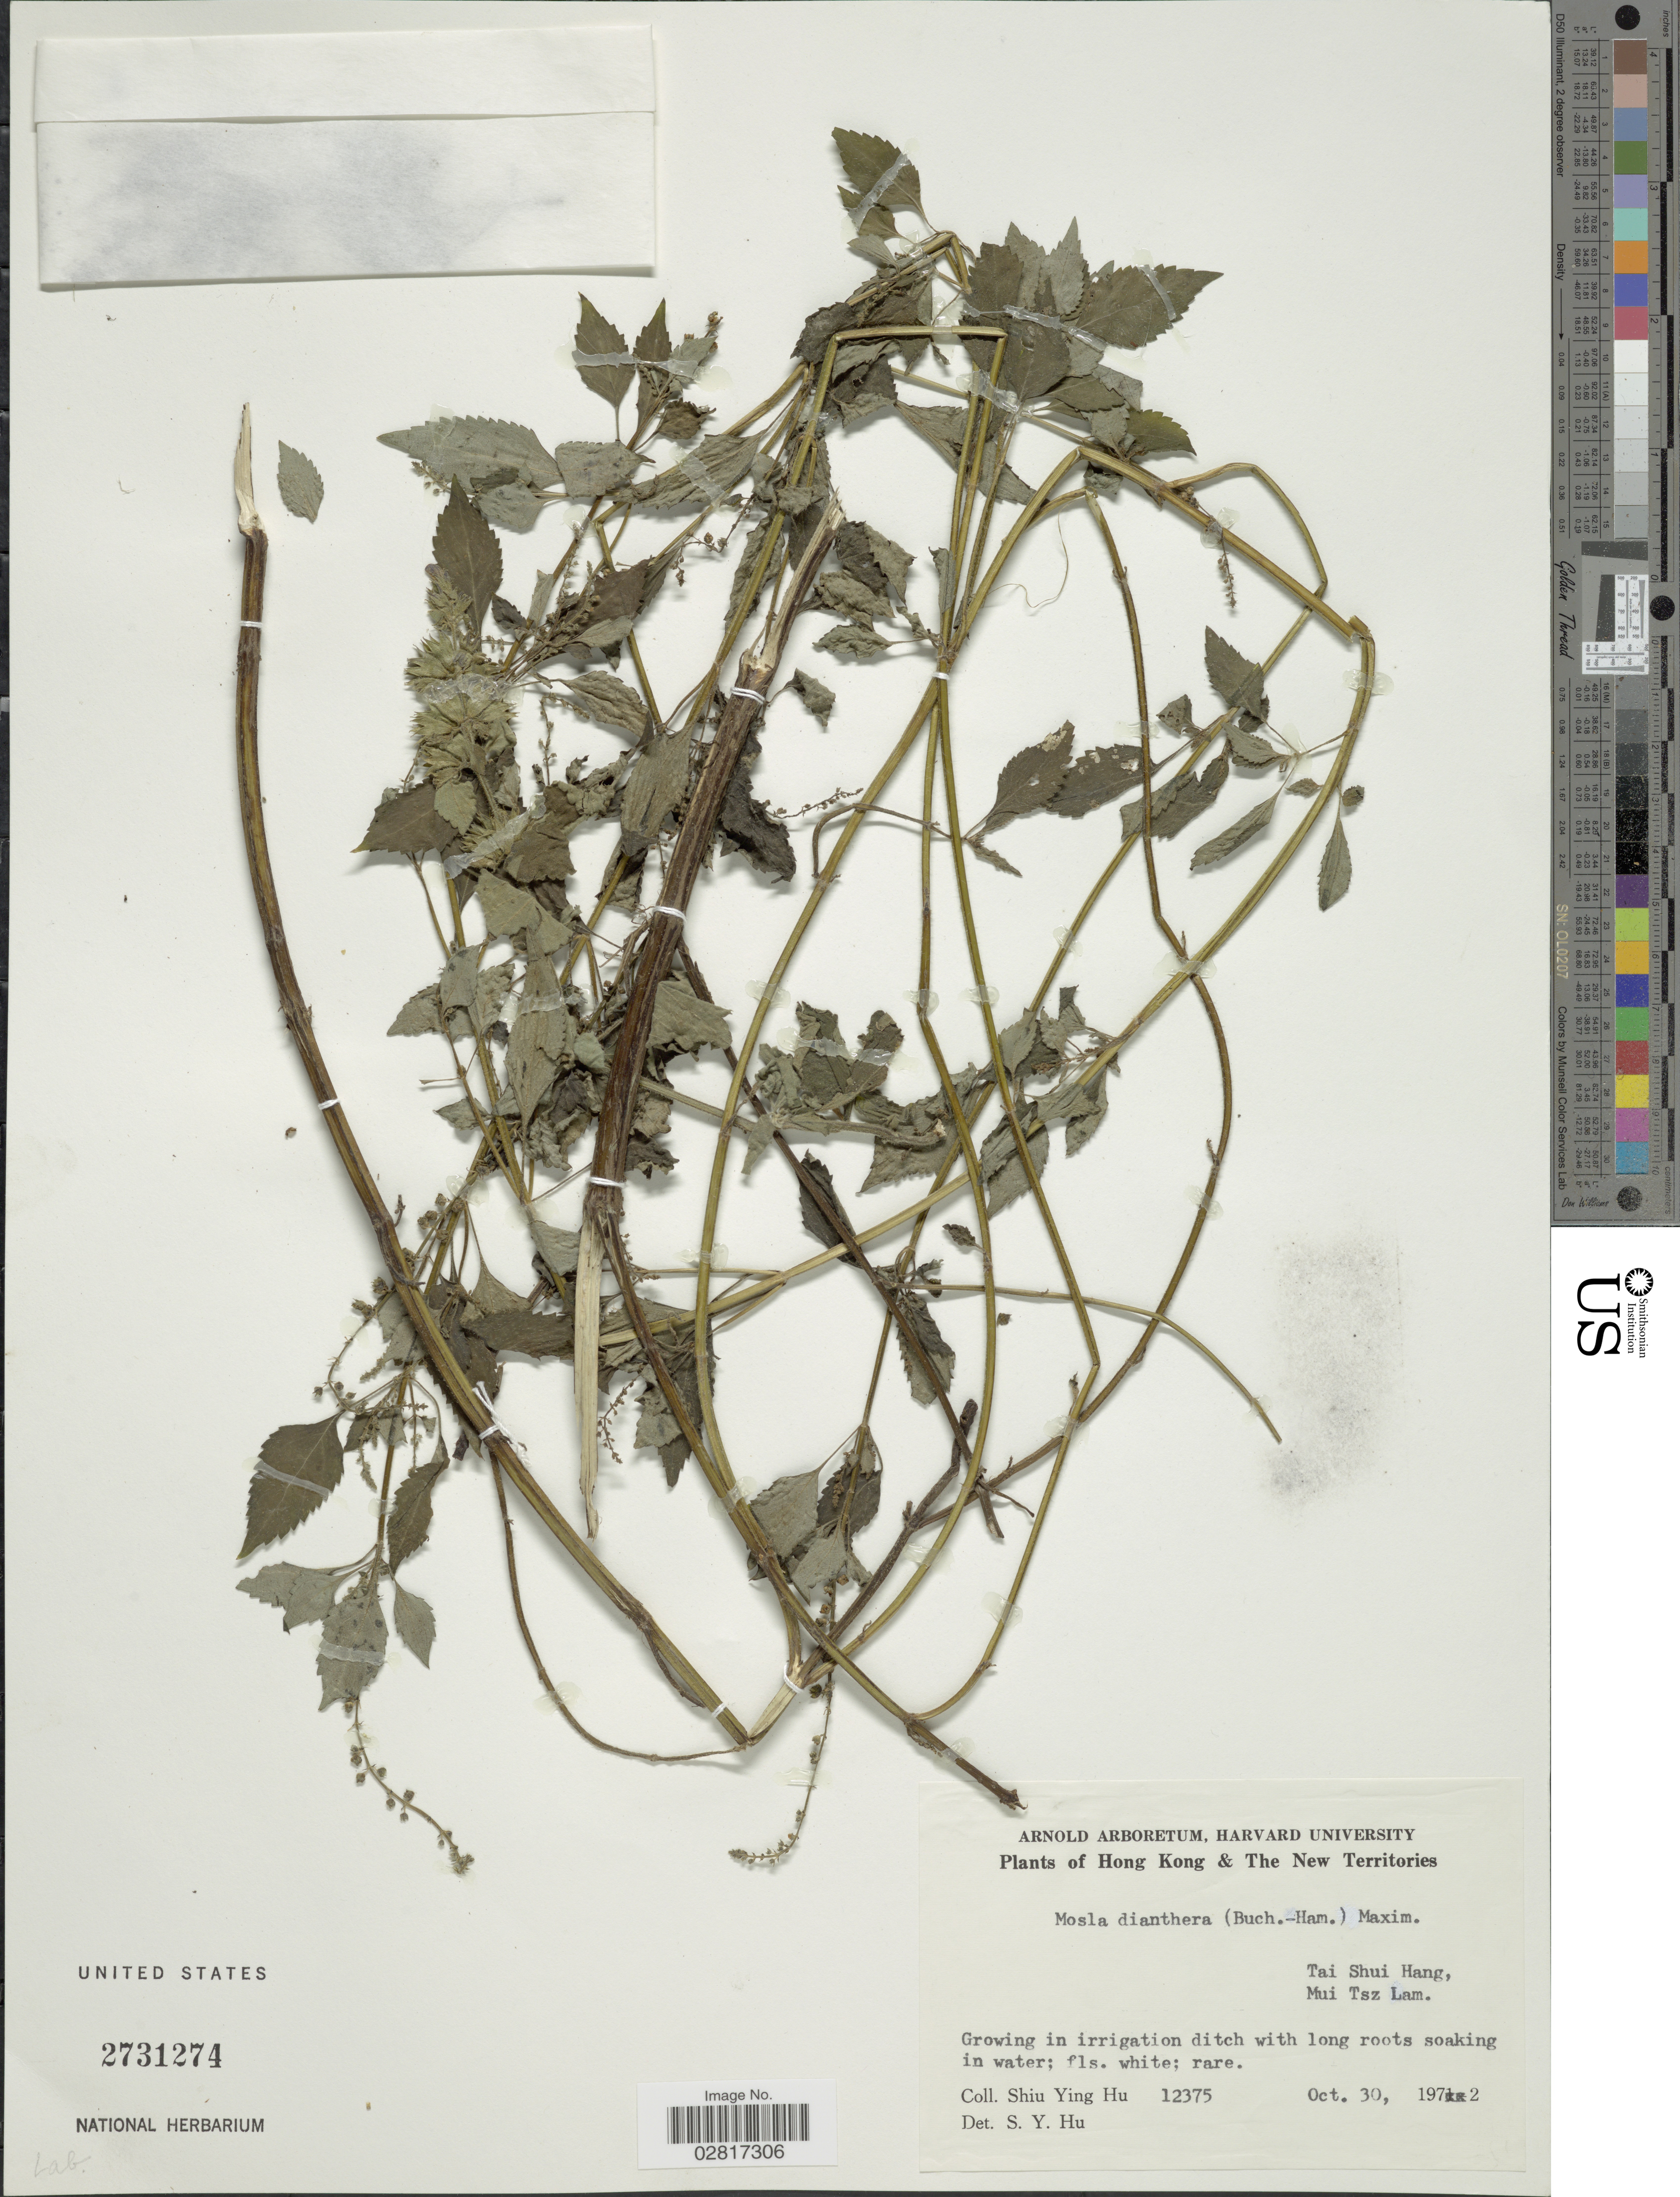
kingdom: Plantae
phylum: Tracheophyta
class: Magnoliopsida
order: Lamiales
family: Lamiaceae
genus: Mosla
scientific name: Mosla dianthera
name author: (Roxb.) Maxim.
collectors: S. Y. Hu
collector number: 12375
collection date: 1972-10-30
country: China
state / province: Hong Kong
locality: Hong Kong & The New Territories. Tai Shui Hang, Mui Tsz Lam.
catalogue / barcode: US 2731274